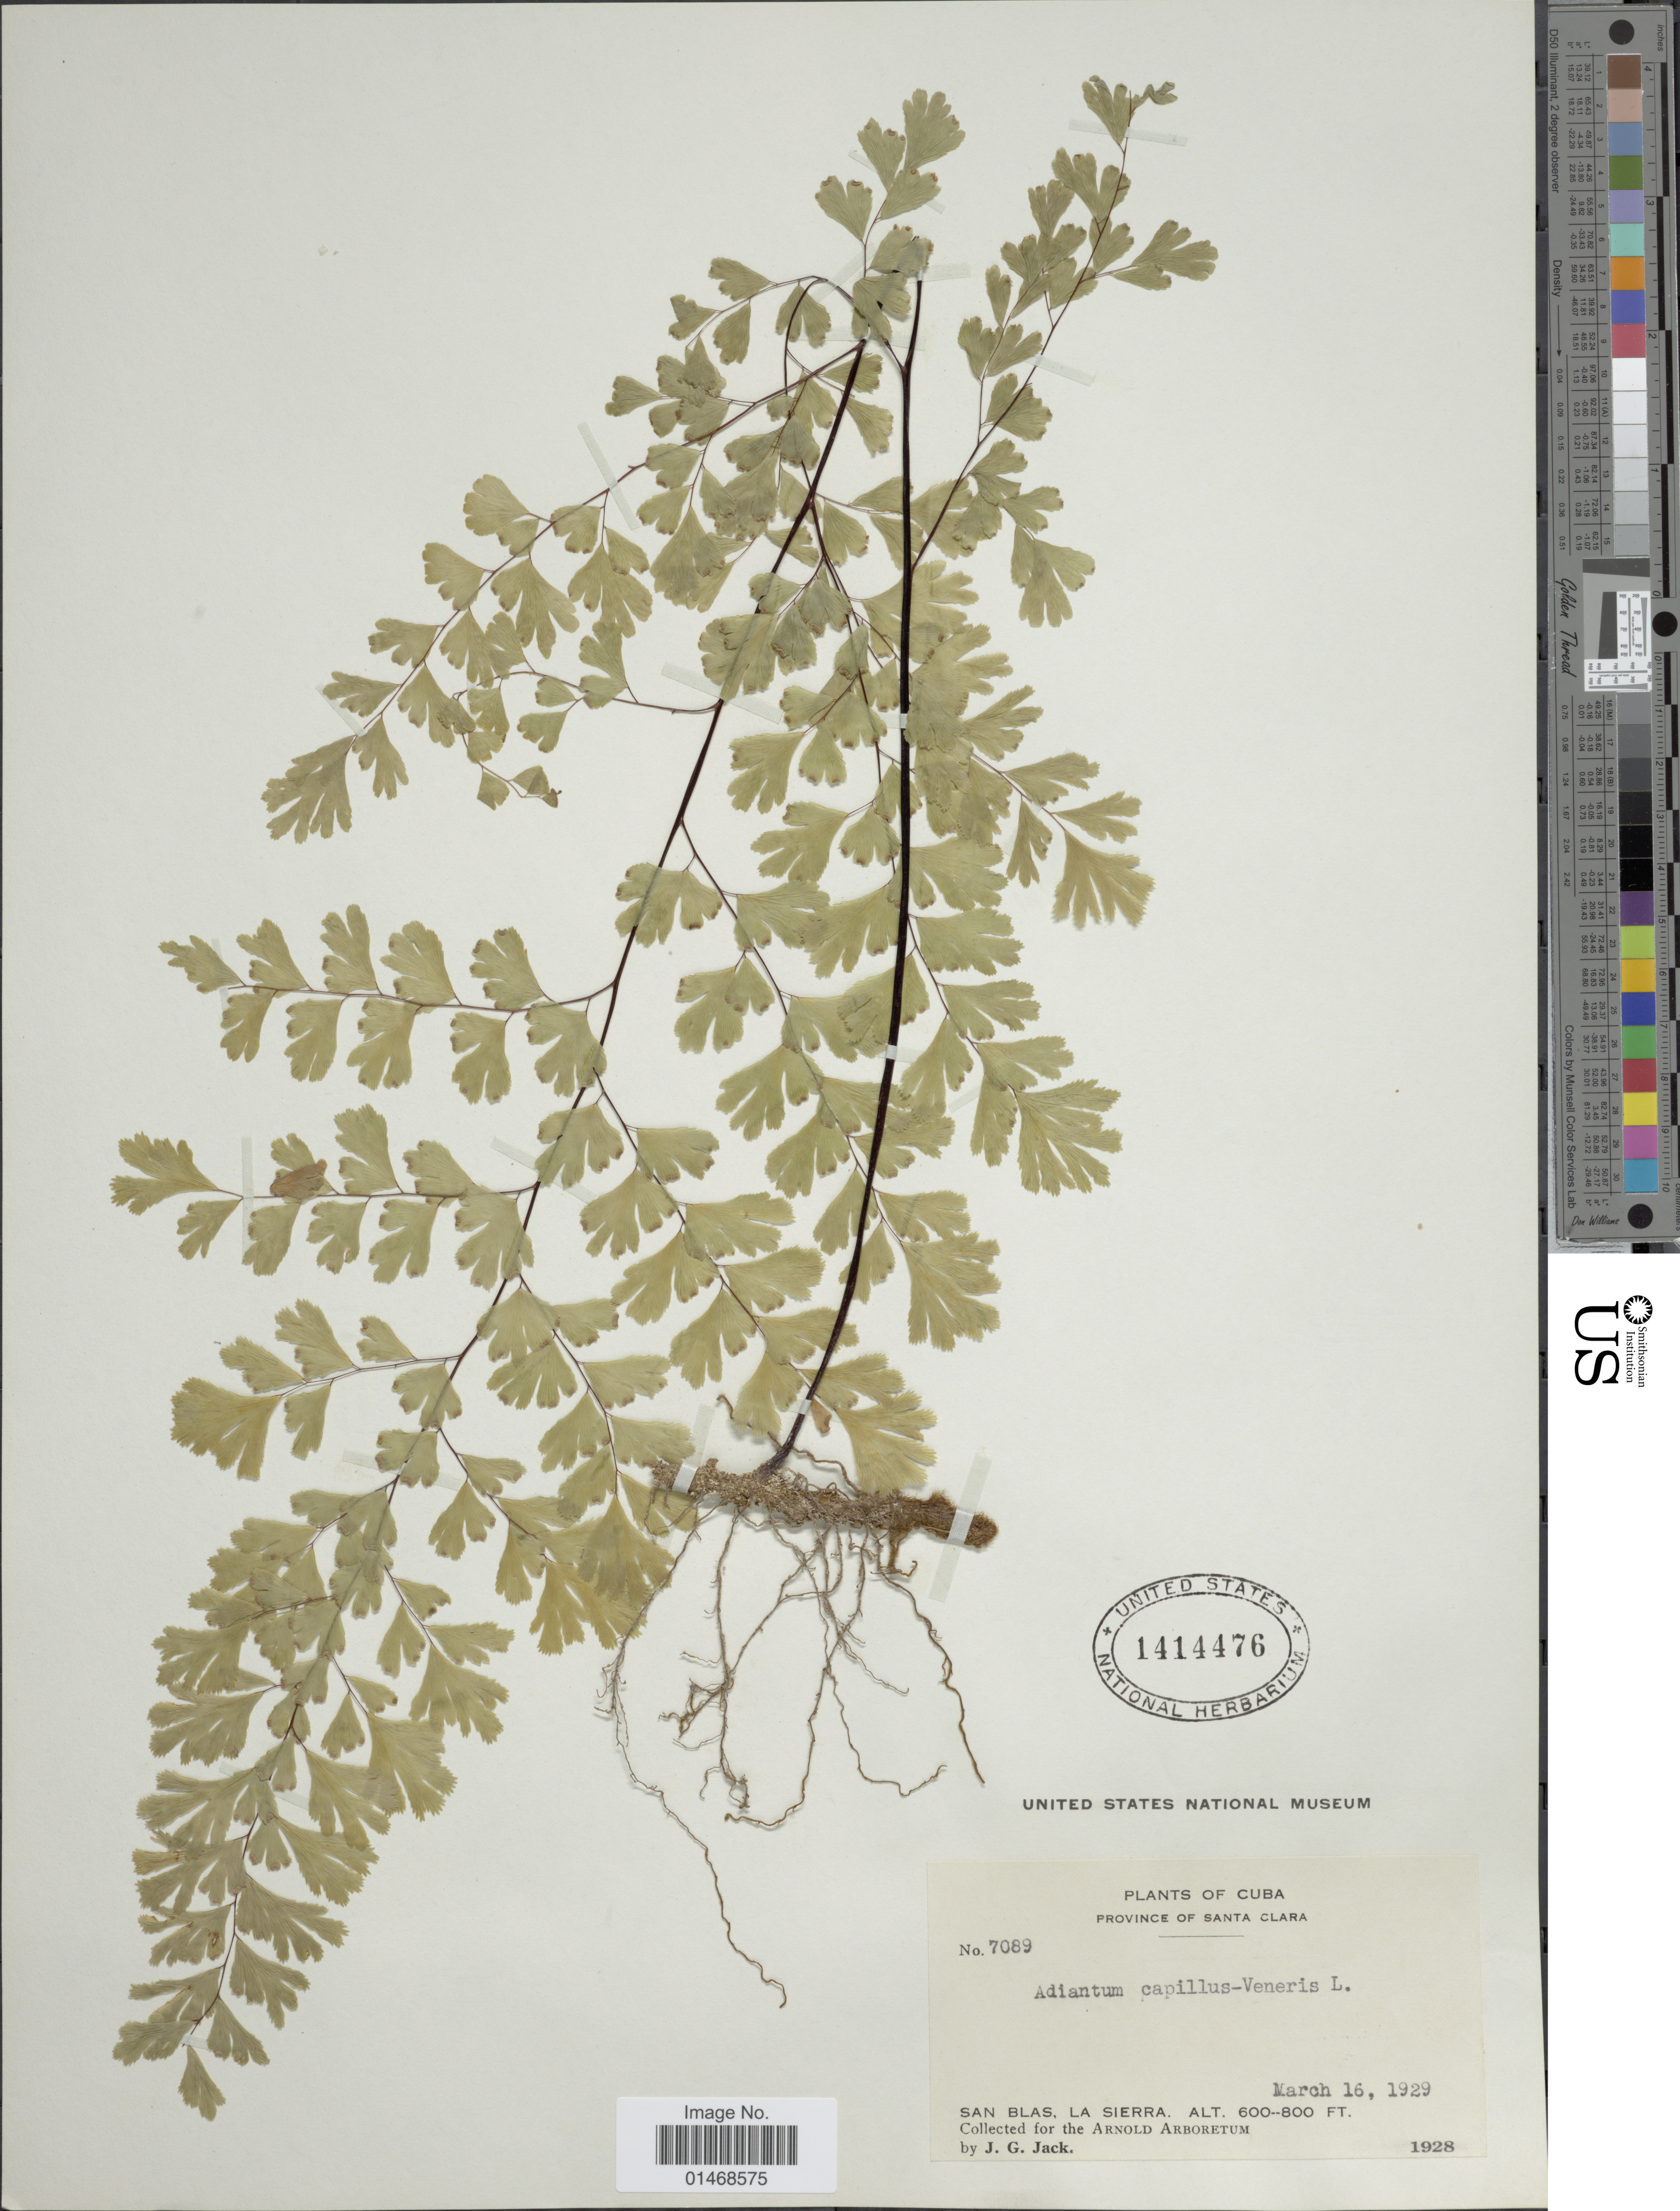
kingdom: Plantae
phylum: Tracheophyta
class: Polypodiopsida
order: Polypodiales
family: Pteridaceae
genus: Adiantum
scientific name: Adiantum capillus-veneris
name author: L.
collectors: J. G. Jack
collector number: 7089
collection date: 1929-03-16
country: Cuba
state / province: Las Villas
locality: Province of Santa Clara, San Blas, La Sierra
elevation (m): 183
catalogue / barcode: US 1414476